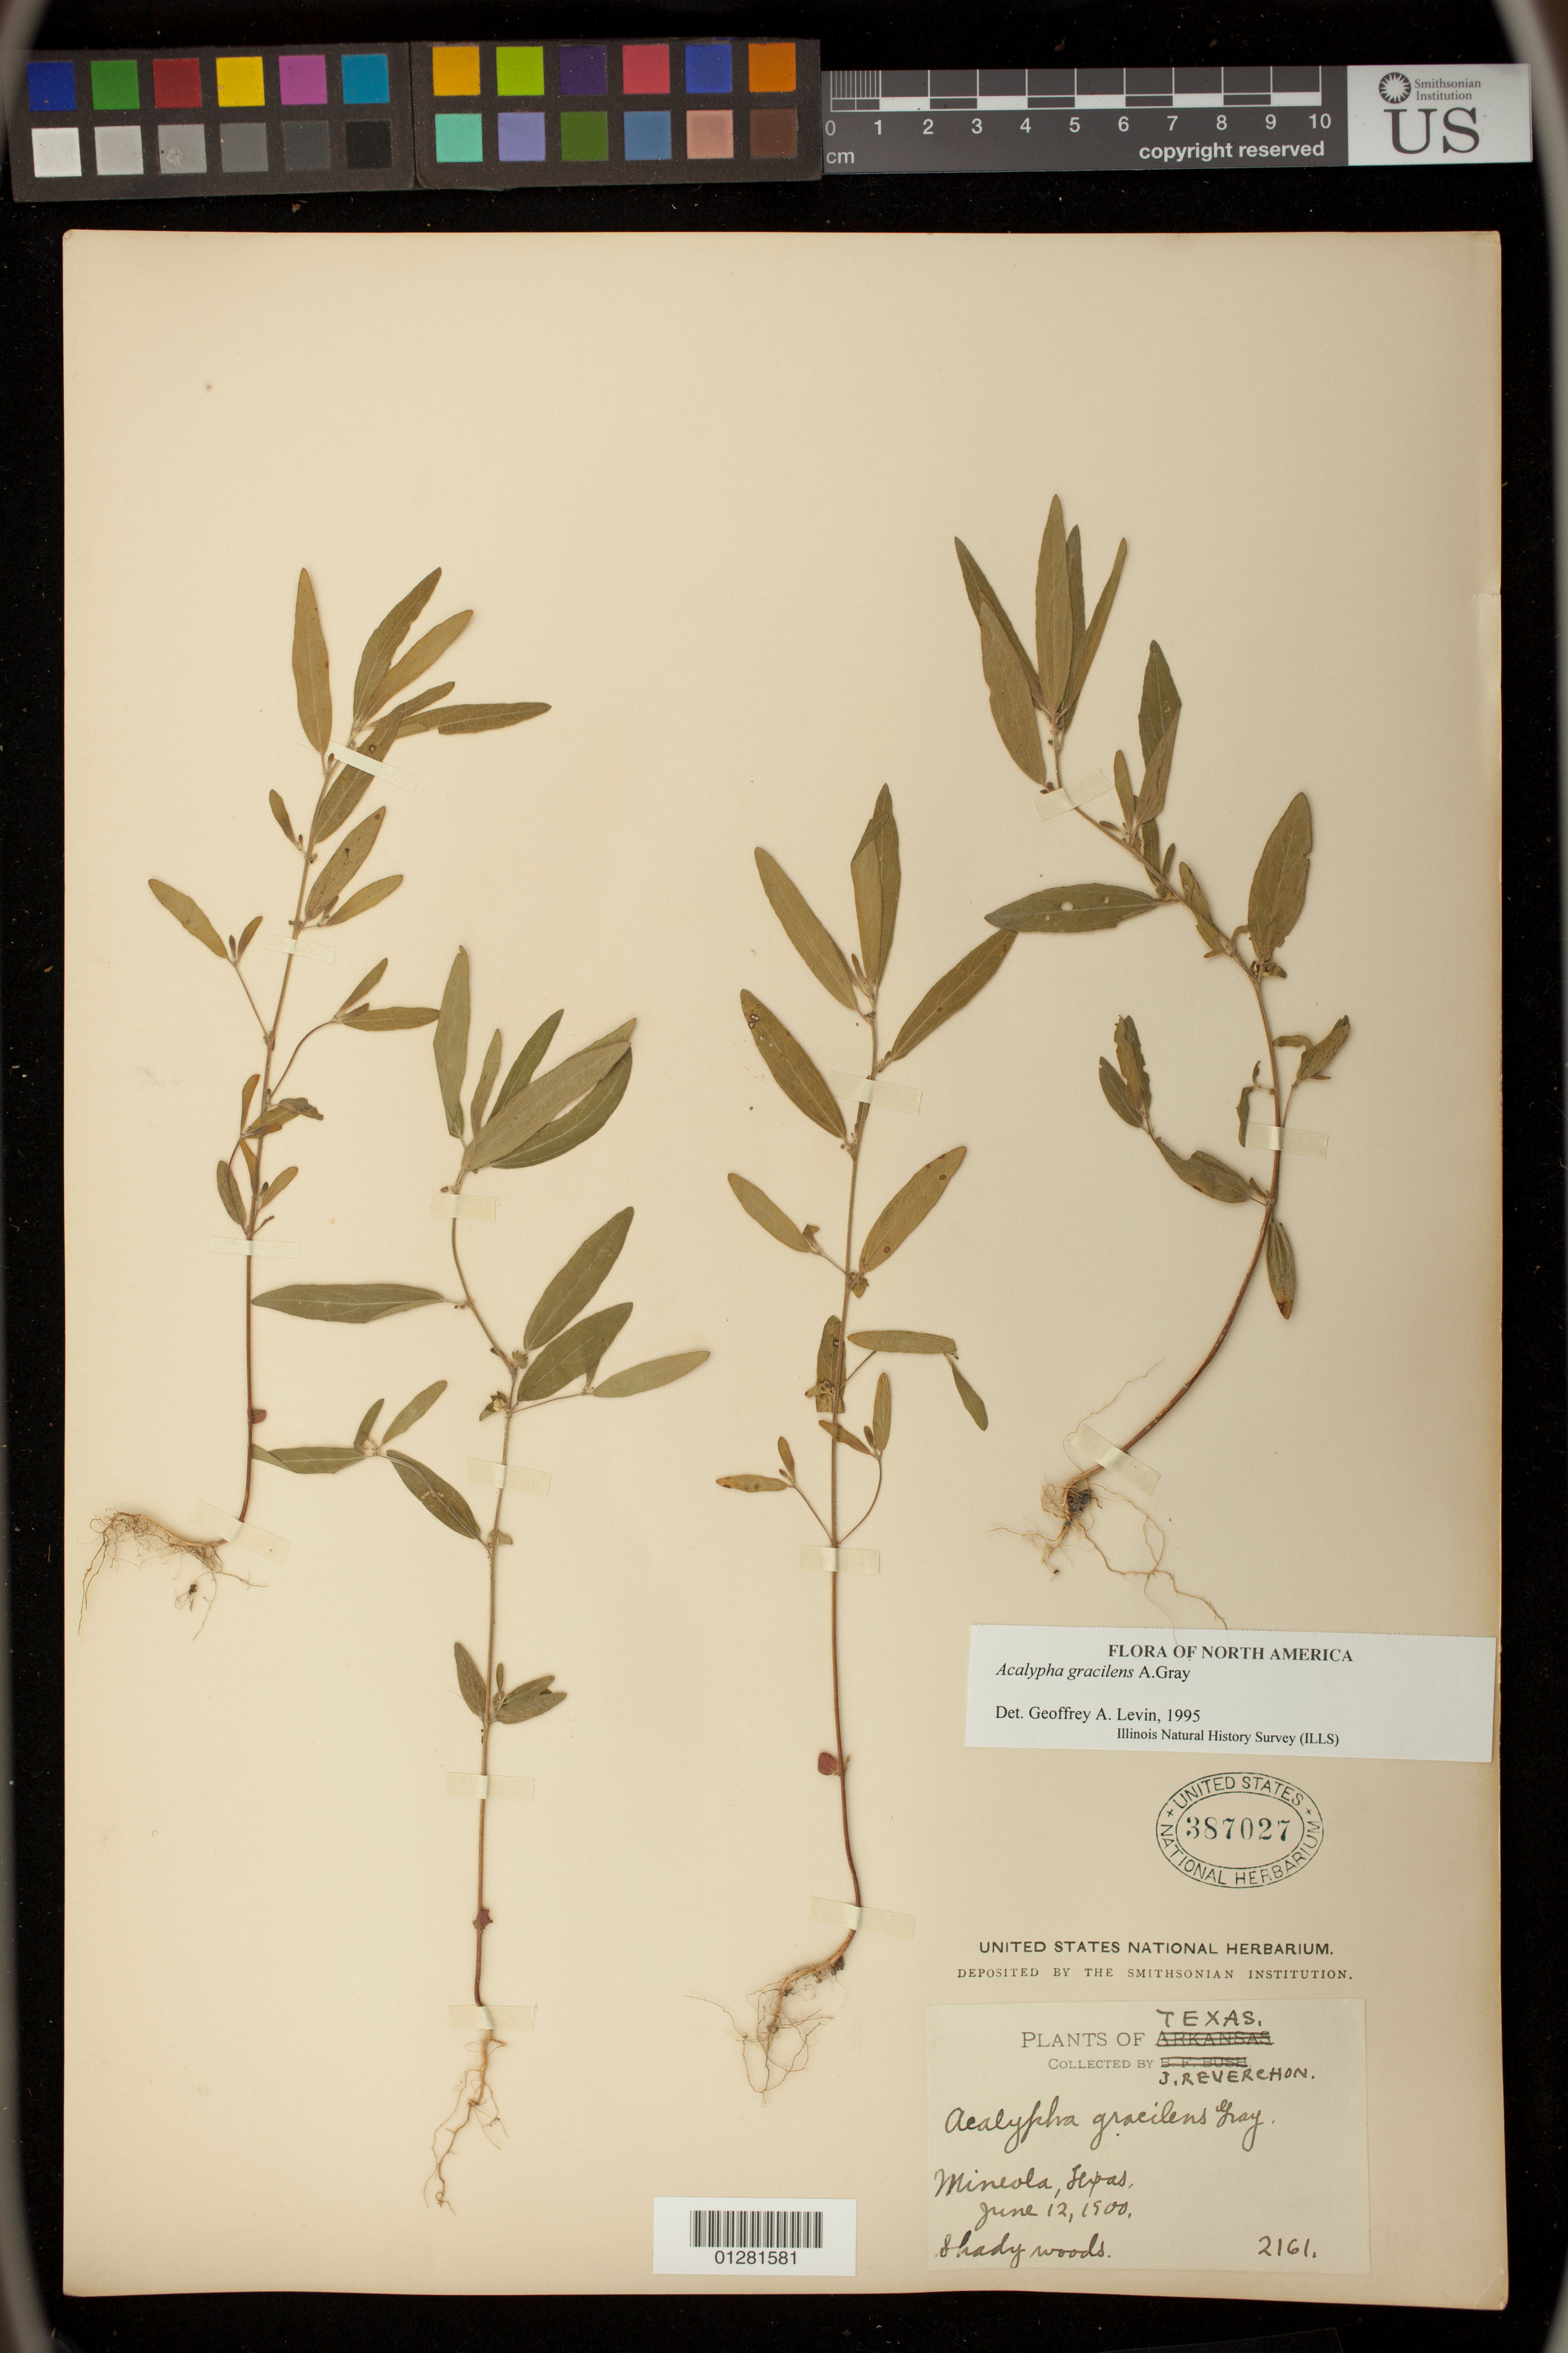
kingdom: Plantae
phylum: Tracheophyta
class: Magnoliopsida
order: Malpighiales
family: Euphorbiaceae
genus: Acalypha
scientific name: Acalypha gracilens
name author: A. Gray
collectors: J. Reverchon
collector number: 2161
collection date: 1900-06-12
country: United States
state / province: Texas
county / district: Wood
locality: Mineola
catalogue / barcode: US 387027